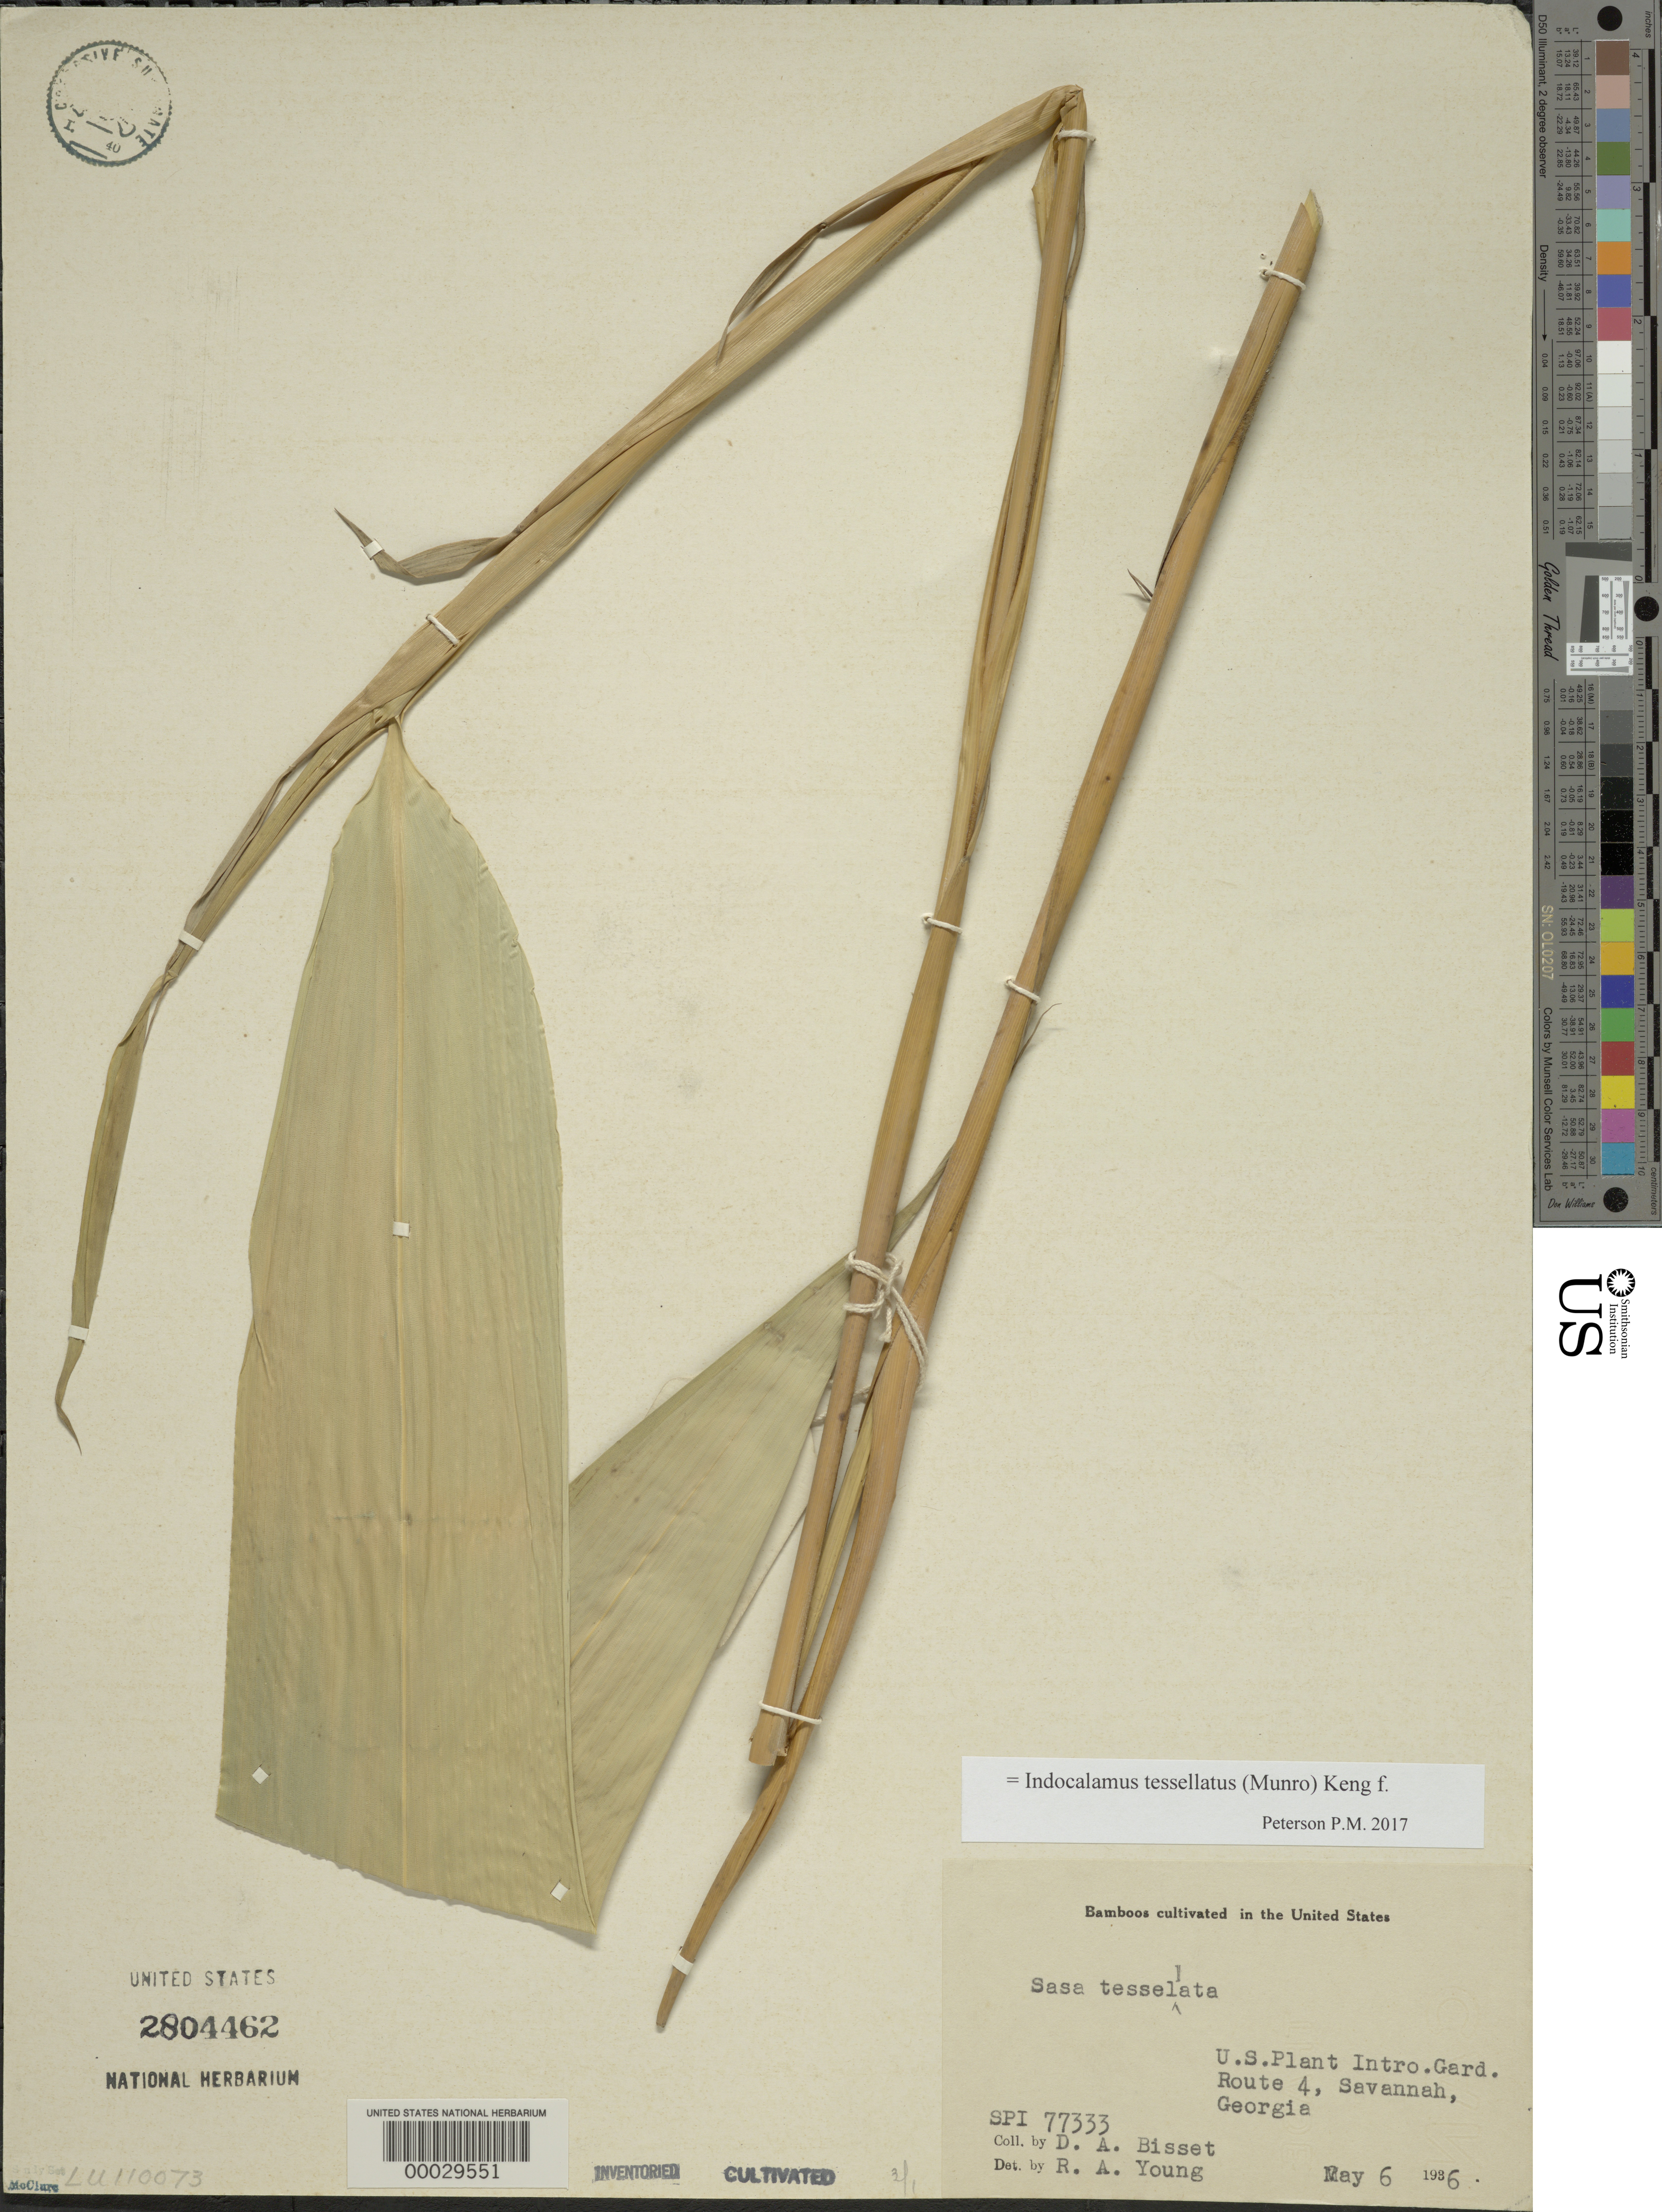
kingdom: Plantae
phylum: Tracheophyta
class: Liliopsida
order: Poales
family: Poaceae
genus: Indocalamus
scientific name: Indocalamus tessellatus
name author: (Munro) Keng f.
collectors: D. Bisset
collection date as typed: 06 May 1936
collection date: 1936-05-06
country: United States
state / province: Georgia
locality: U.s. plant intro. garden, savannah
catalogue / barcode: US 2804462